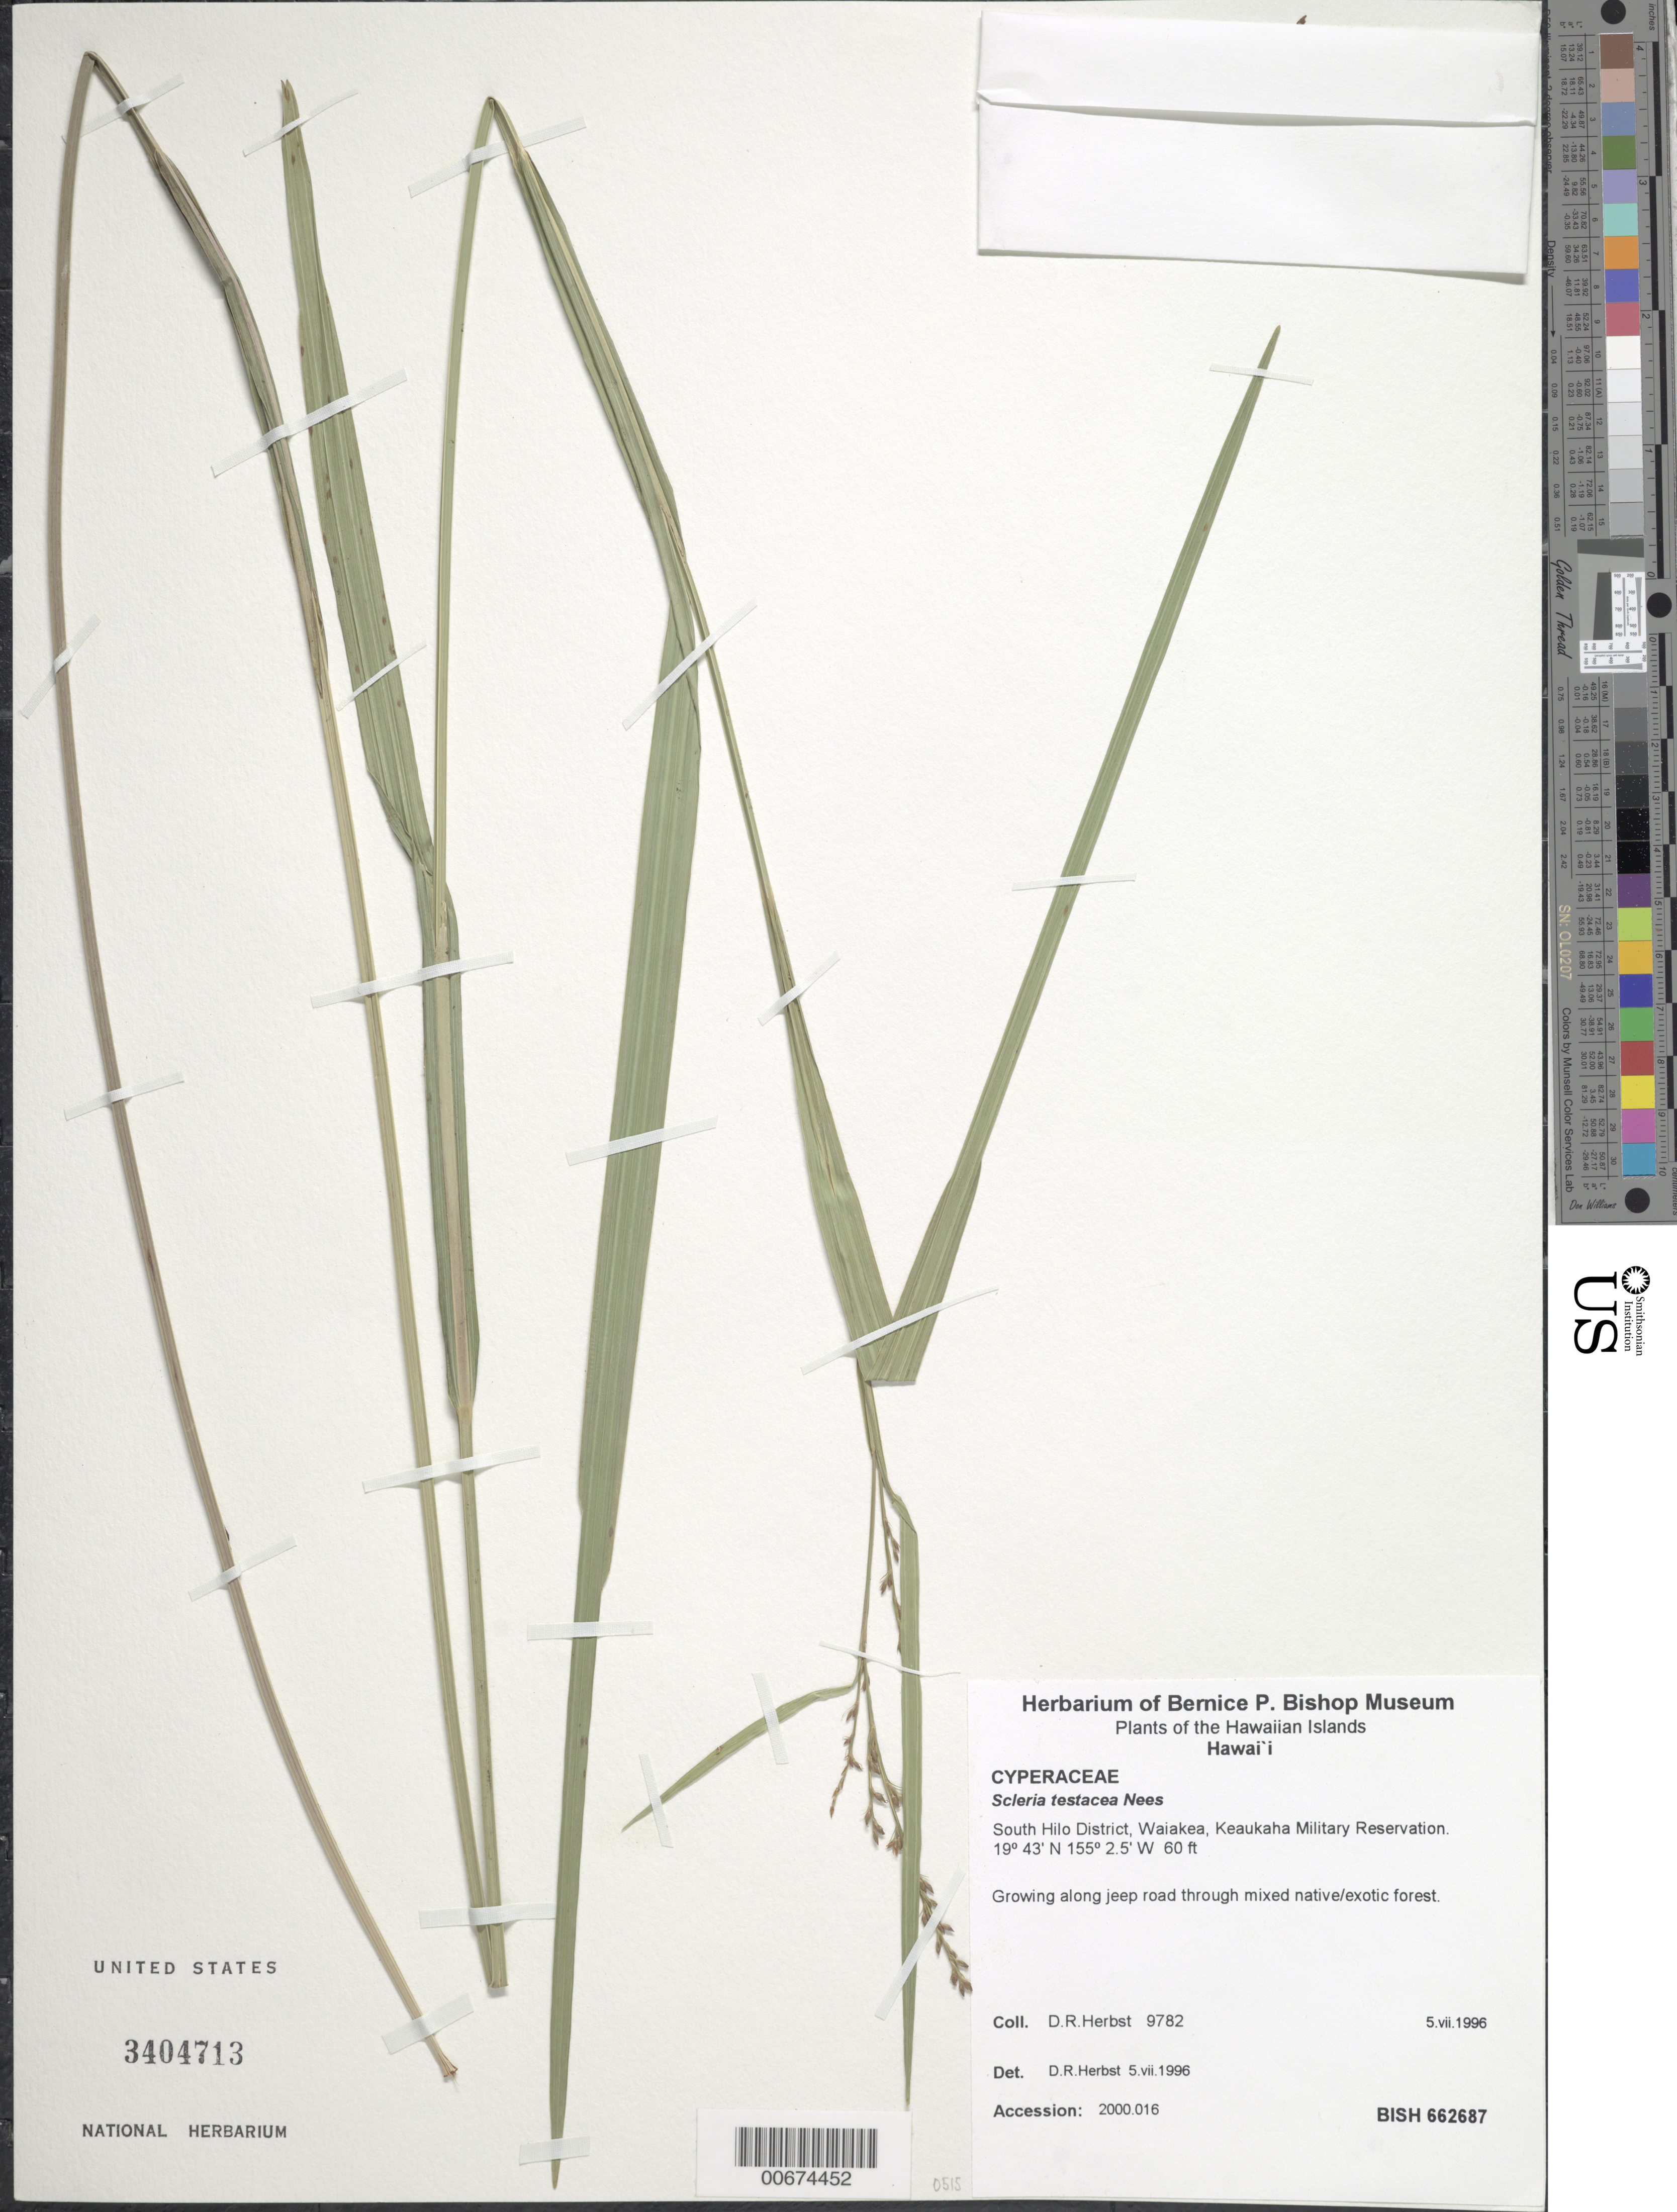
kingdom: Plantae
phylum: Tracheophyta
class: Liliopsida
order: Poales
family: Cyperaceae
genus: Scleria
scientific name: Scleria testacea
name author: Nees ex Kunth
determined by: Herbst, D. R.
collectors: D. R. Herbst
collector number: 9782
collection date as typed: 5 Jul 1996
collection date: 1996-07-05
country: United States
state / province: Hawaii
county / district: Hawaii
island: Hawaii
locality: South Hilo Distr., Waiakea, Keaukaha Military Reservation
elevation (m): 18.3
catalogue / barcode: US 3404713